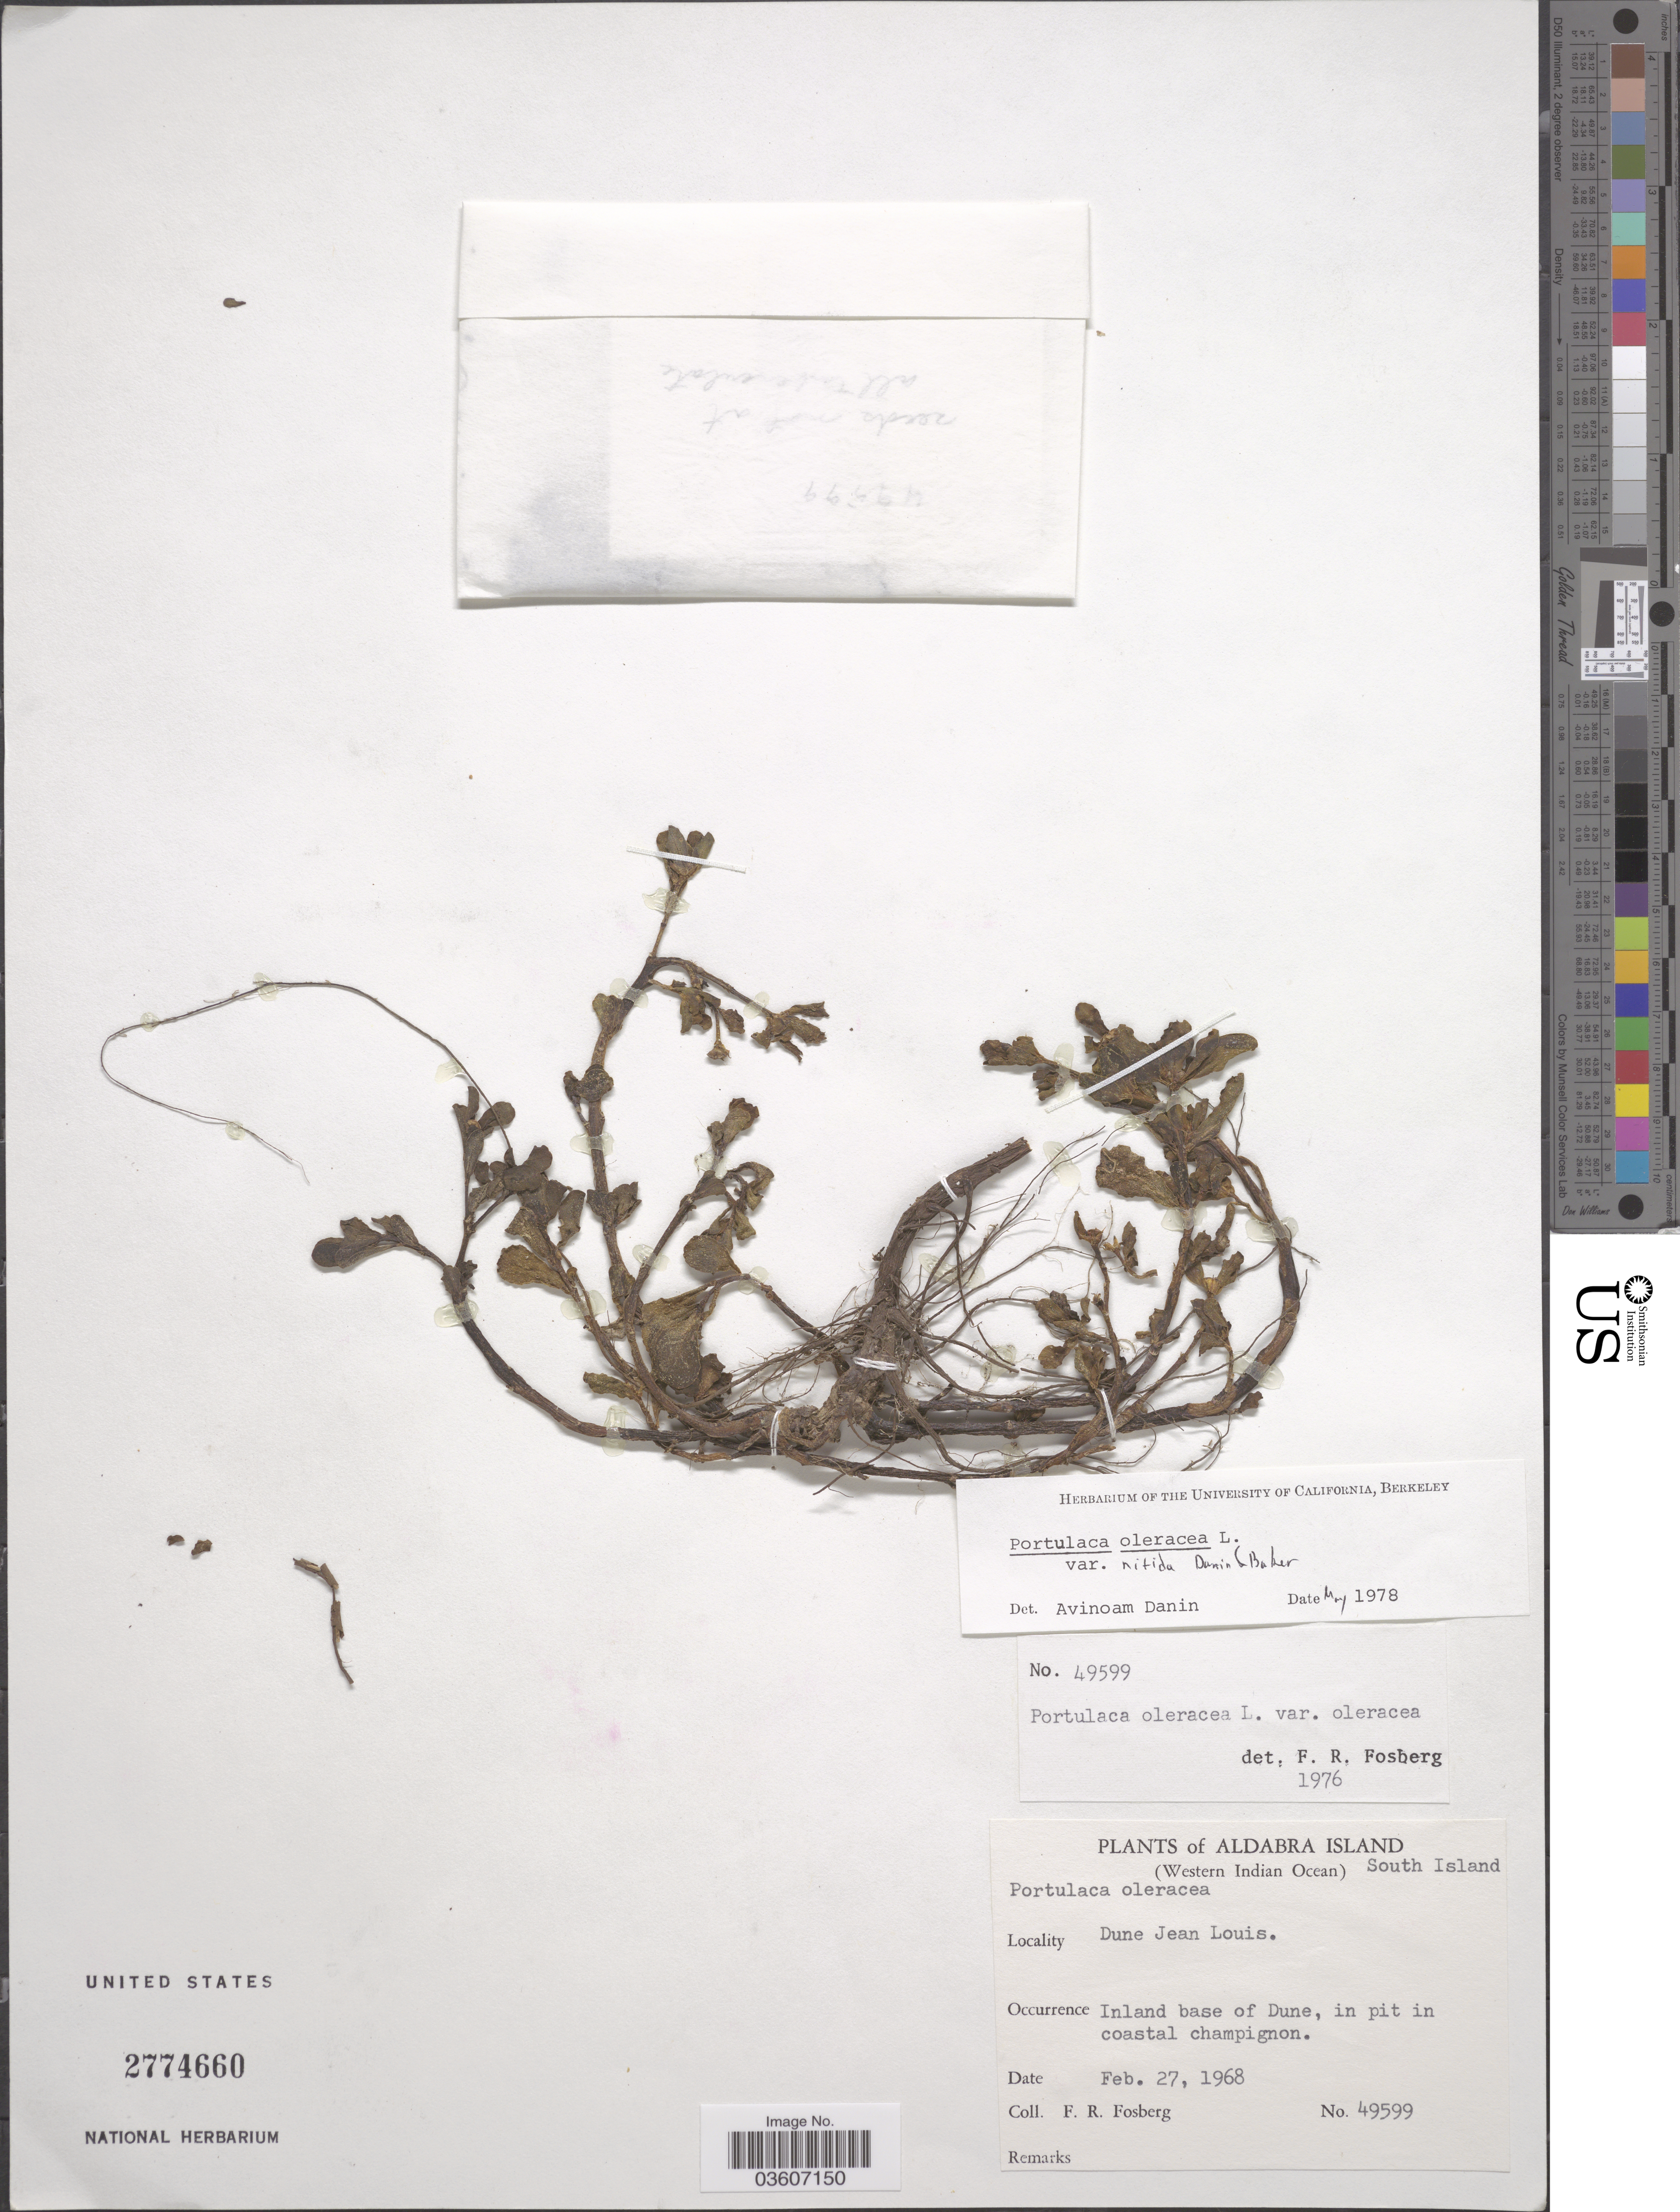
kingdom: Plantae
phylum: Tracheophyta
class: Magnoliopsida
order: Caryophyllales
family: Portulacaceae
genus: Portulaca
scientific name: Portulaca oleracea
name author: L.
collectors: F. R. Fosberg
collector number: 49599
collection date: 1968-02-27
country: Seychelles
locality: Aldabra Island (Western Indian Ocean) South Island. Dune Jean Louis.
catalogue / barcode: US 2774660